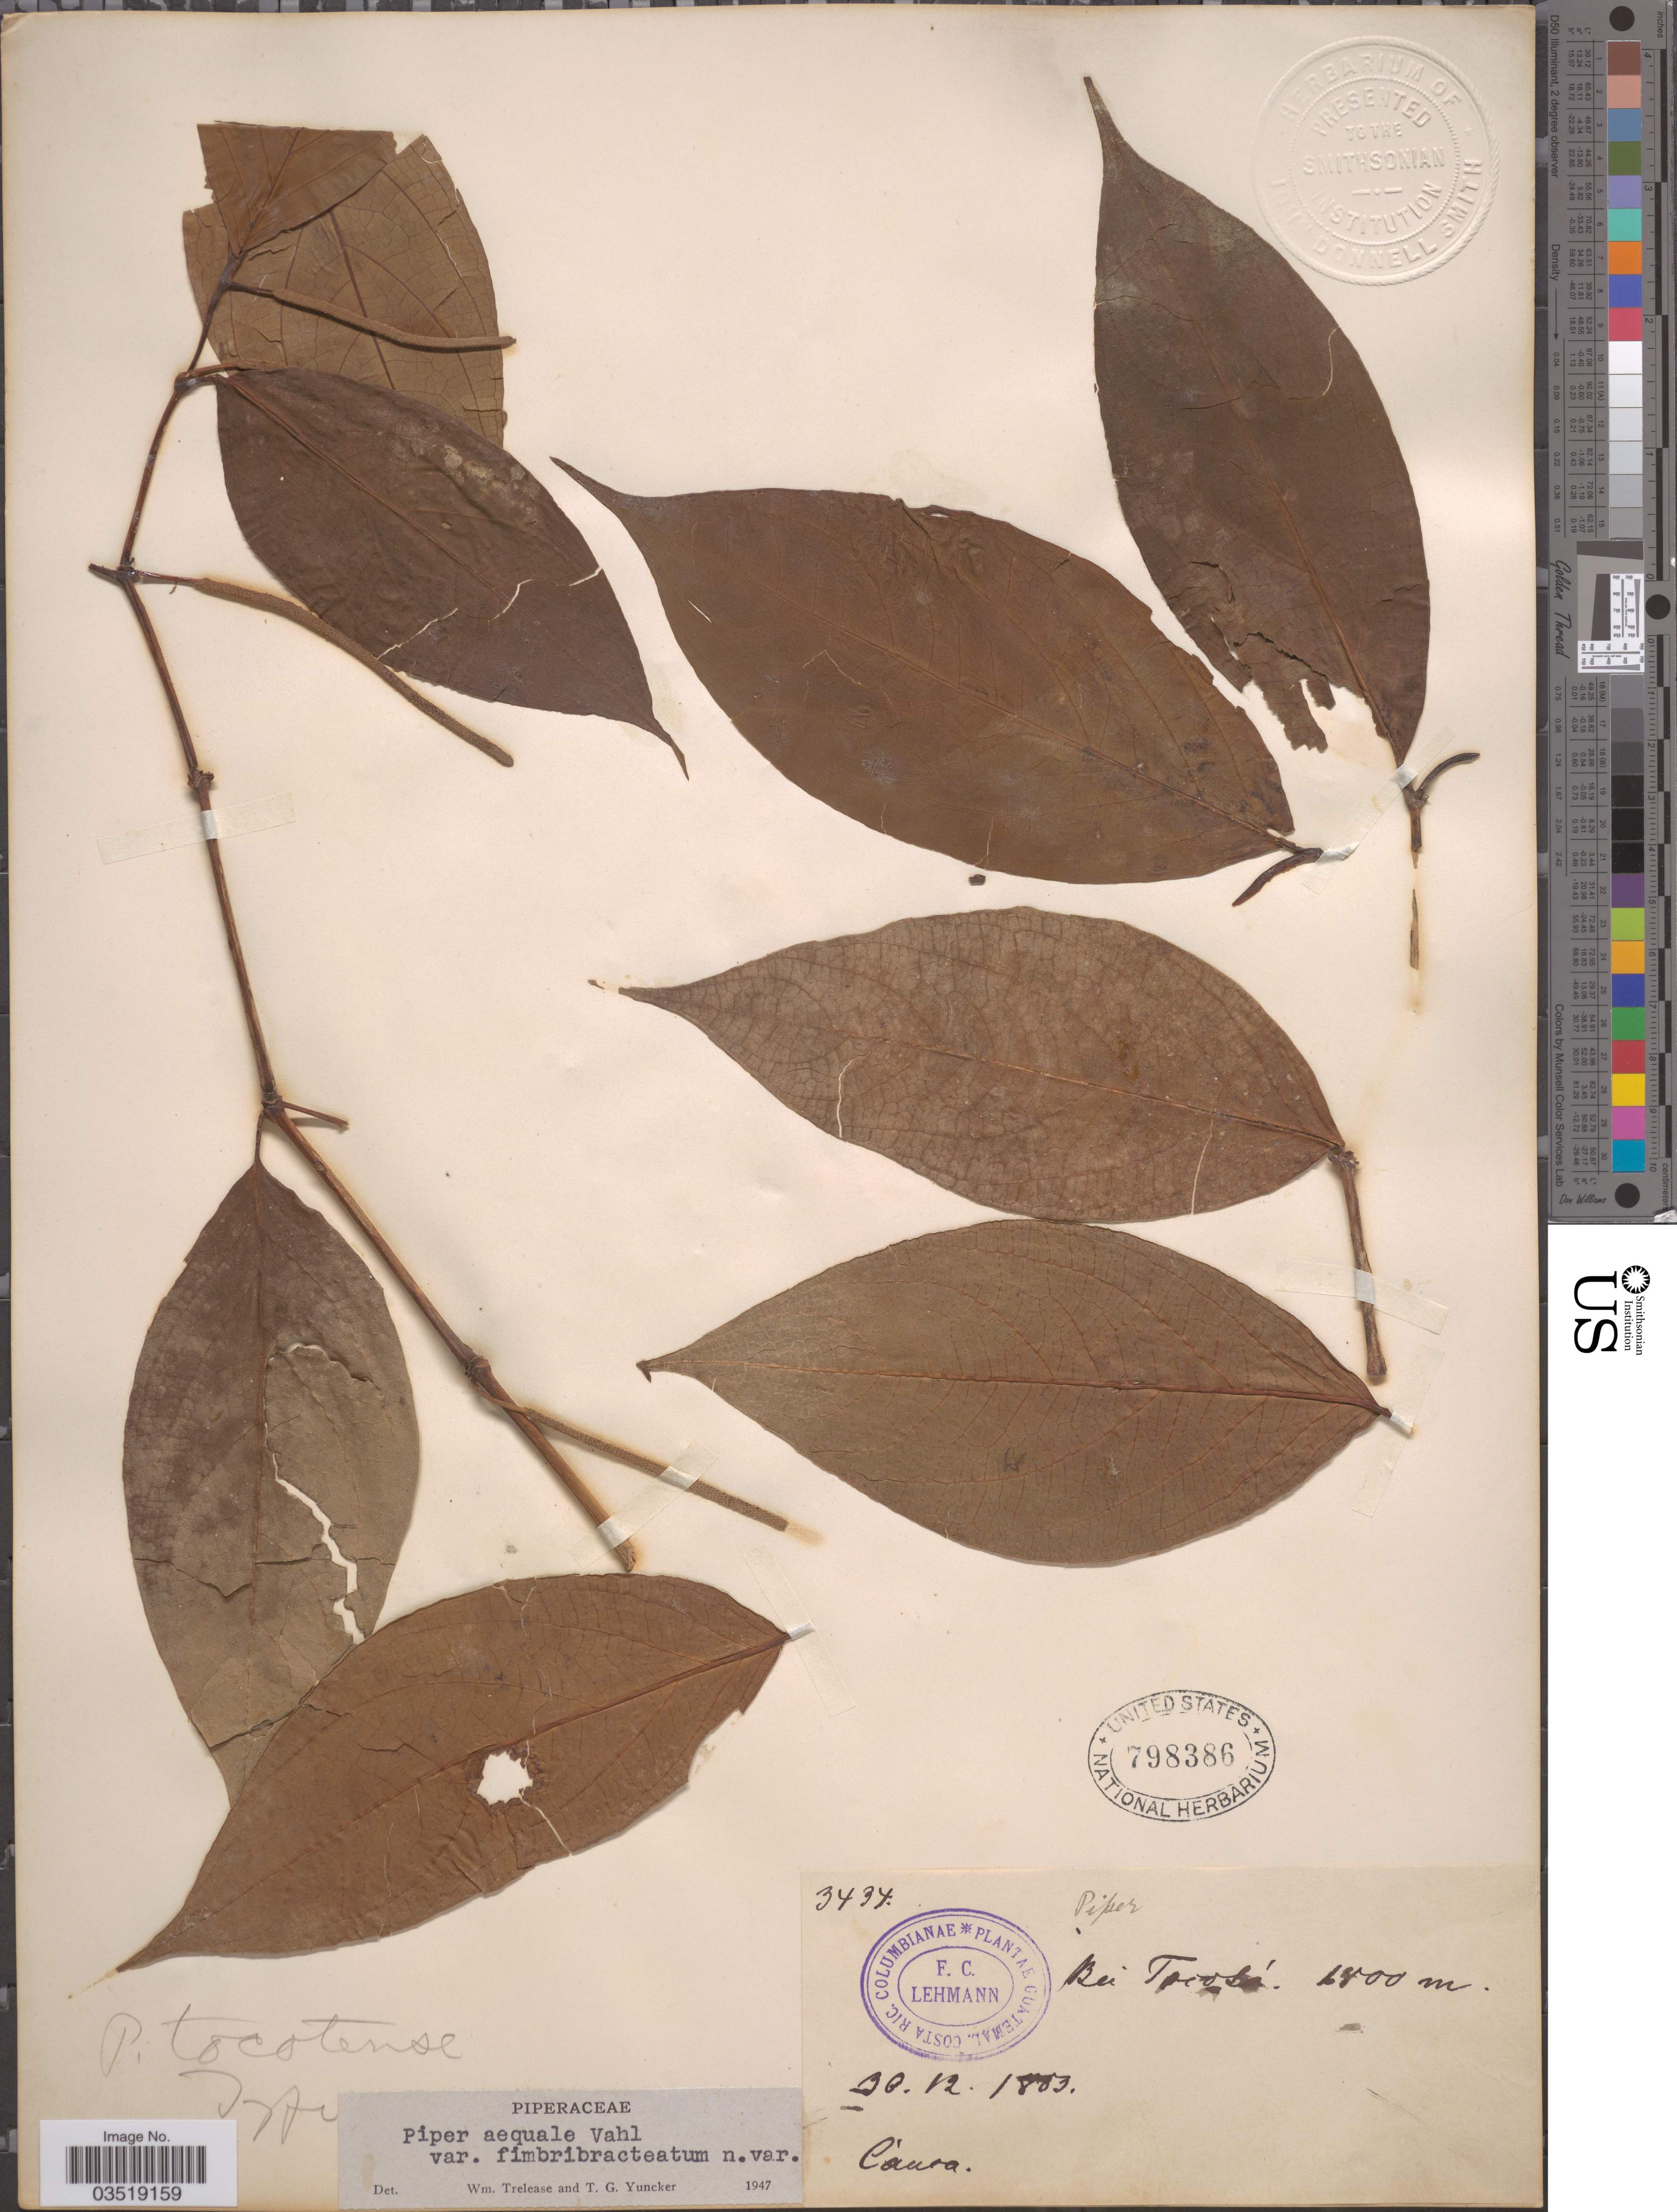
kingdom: Plantae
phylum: Tracheophyta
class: Magnoliopsida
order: Piperales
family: Piperaceae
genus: Piper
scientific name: Piper aequale var. fimbribracteatum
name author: Trel. & Yunck.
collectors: F. C. Lehmann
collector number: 3434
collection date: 1883-12-30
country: Colombia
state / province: Cauca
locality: Bei Tocotá.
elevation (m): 1800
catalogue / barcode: US 798386